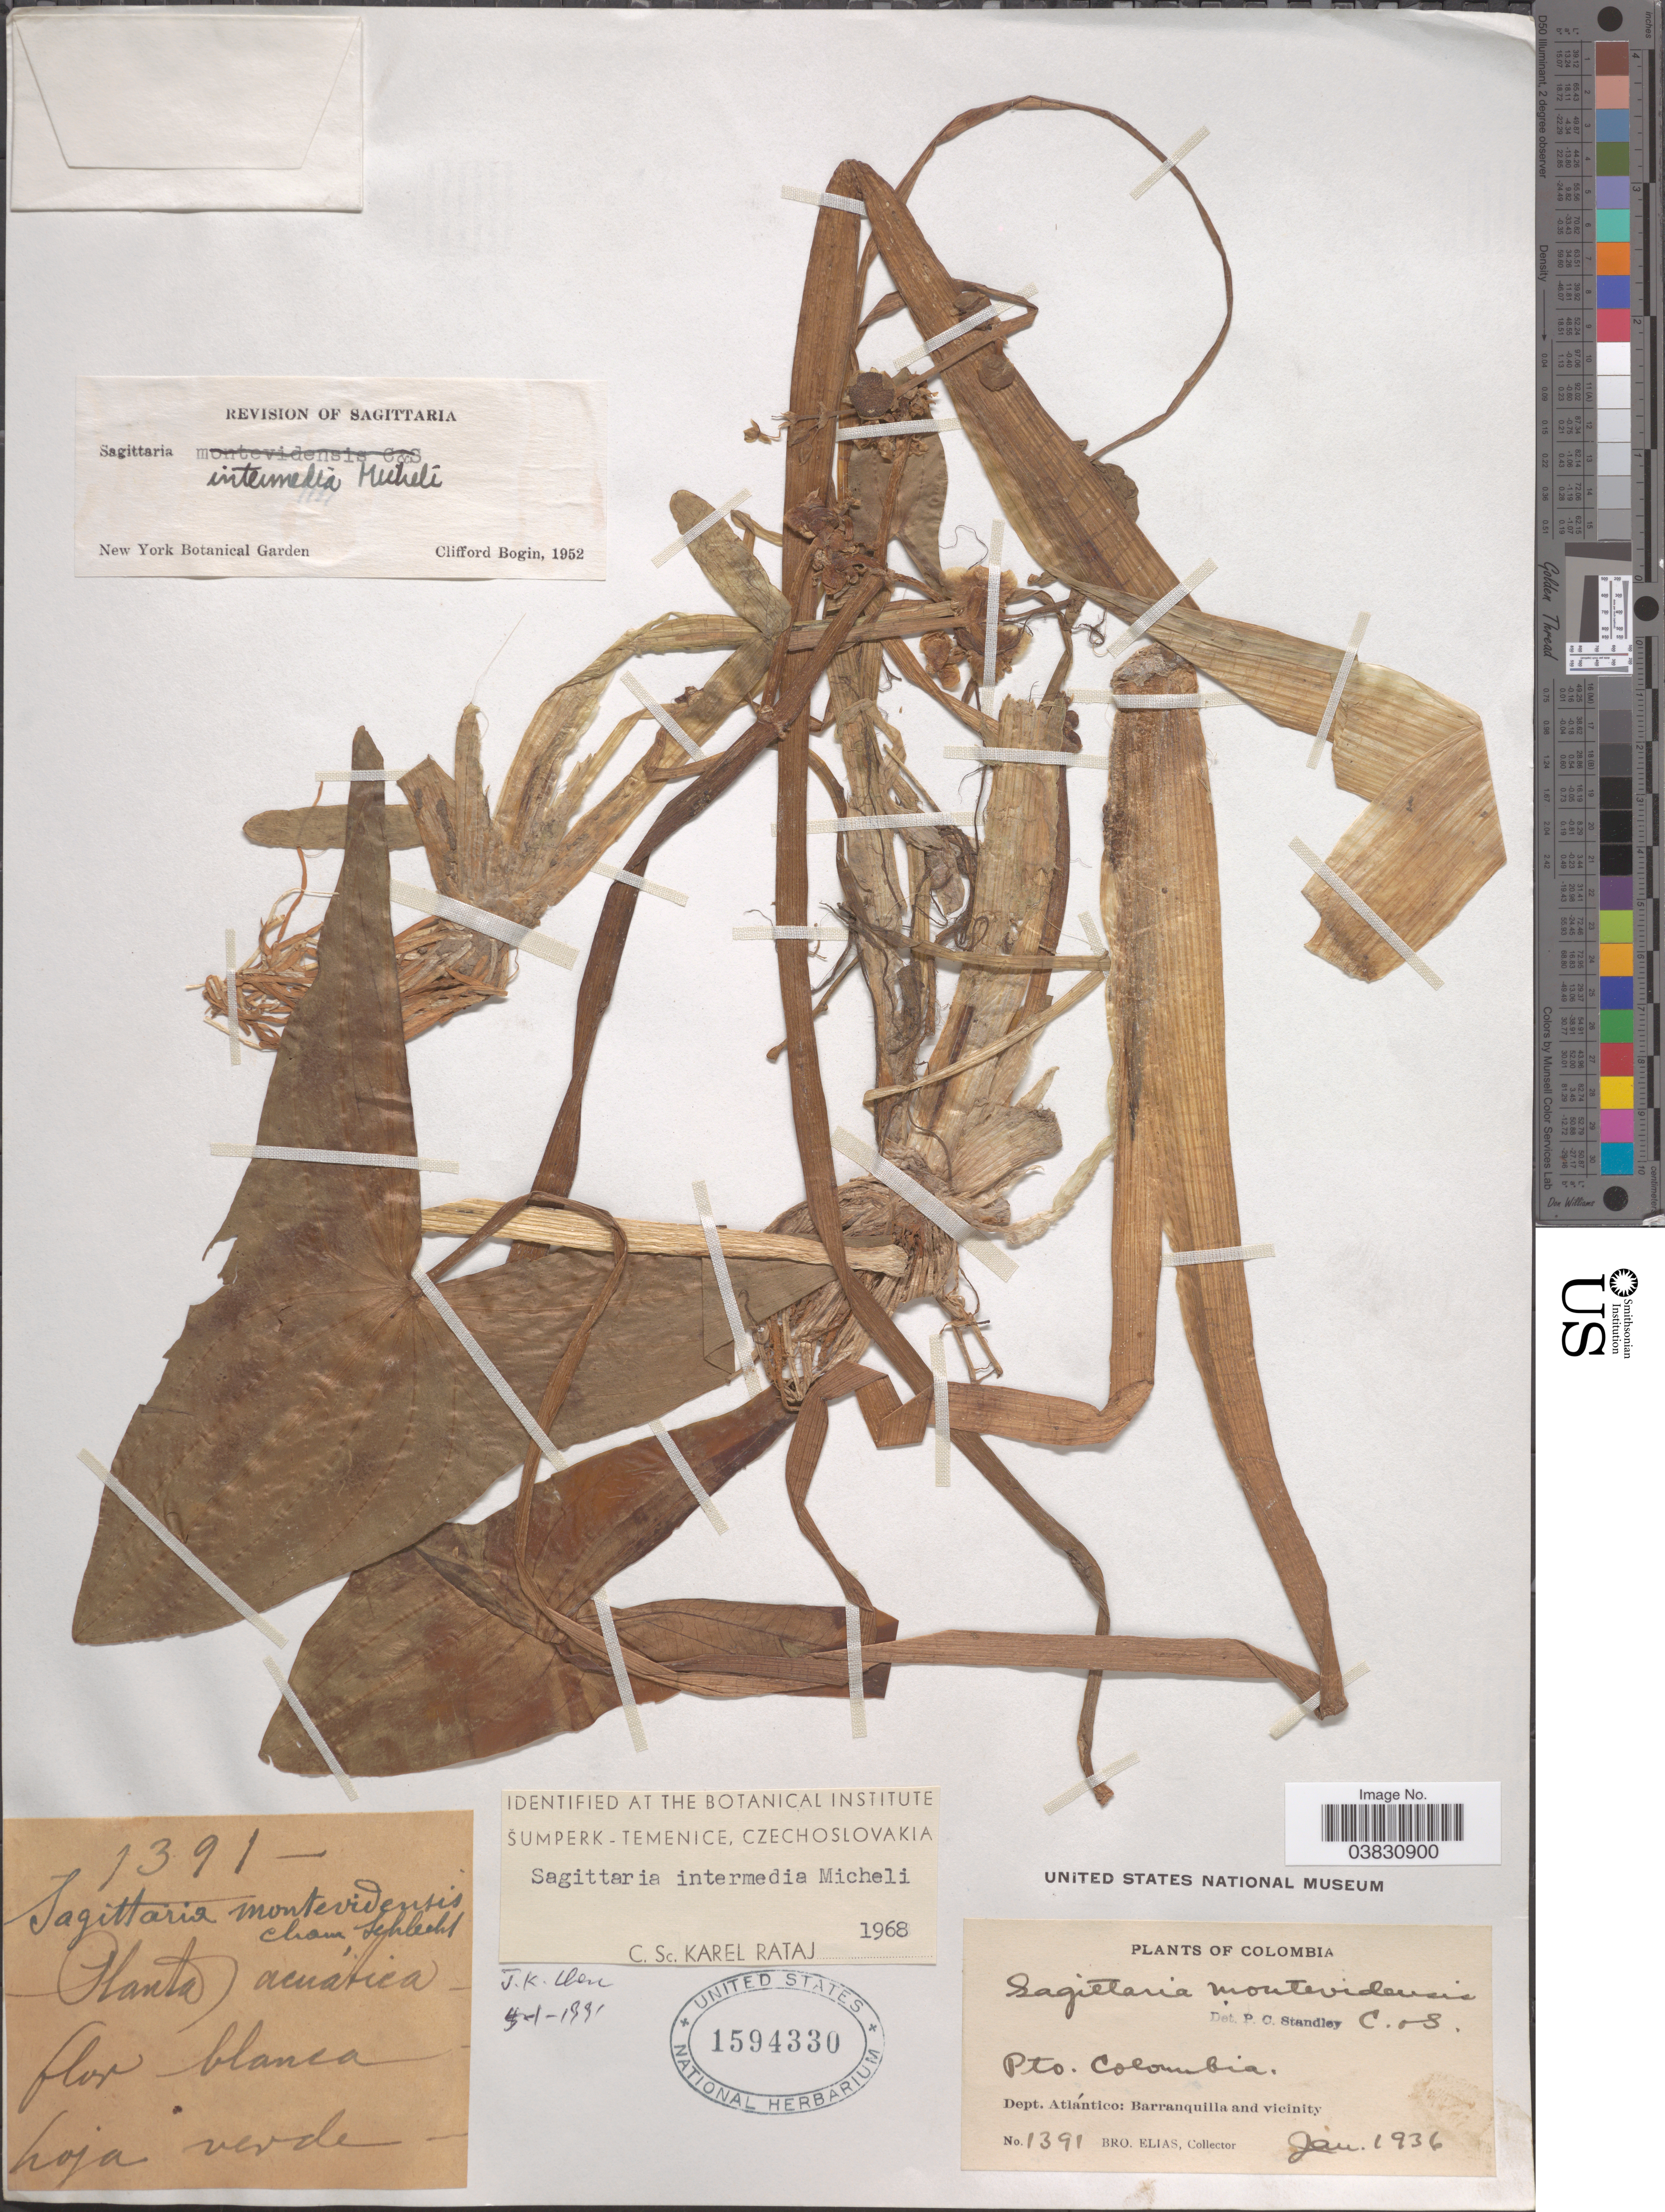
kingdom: Plantae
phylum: Tracheophyta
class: Liliopsida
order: Alismatales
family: Alismataceae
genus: Sagittaria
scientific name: Sagittaria latifolia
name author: Willd.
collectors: Bro. Elias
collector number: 1391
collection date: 1936-01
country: Colombia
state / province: Atlántico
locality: Pto. Colombia. Dept. Atlántico: Barranquilla and vicinity.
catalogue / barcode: US 1594330